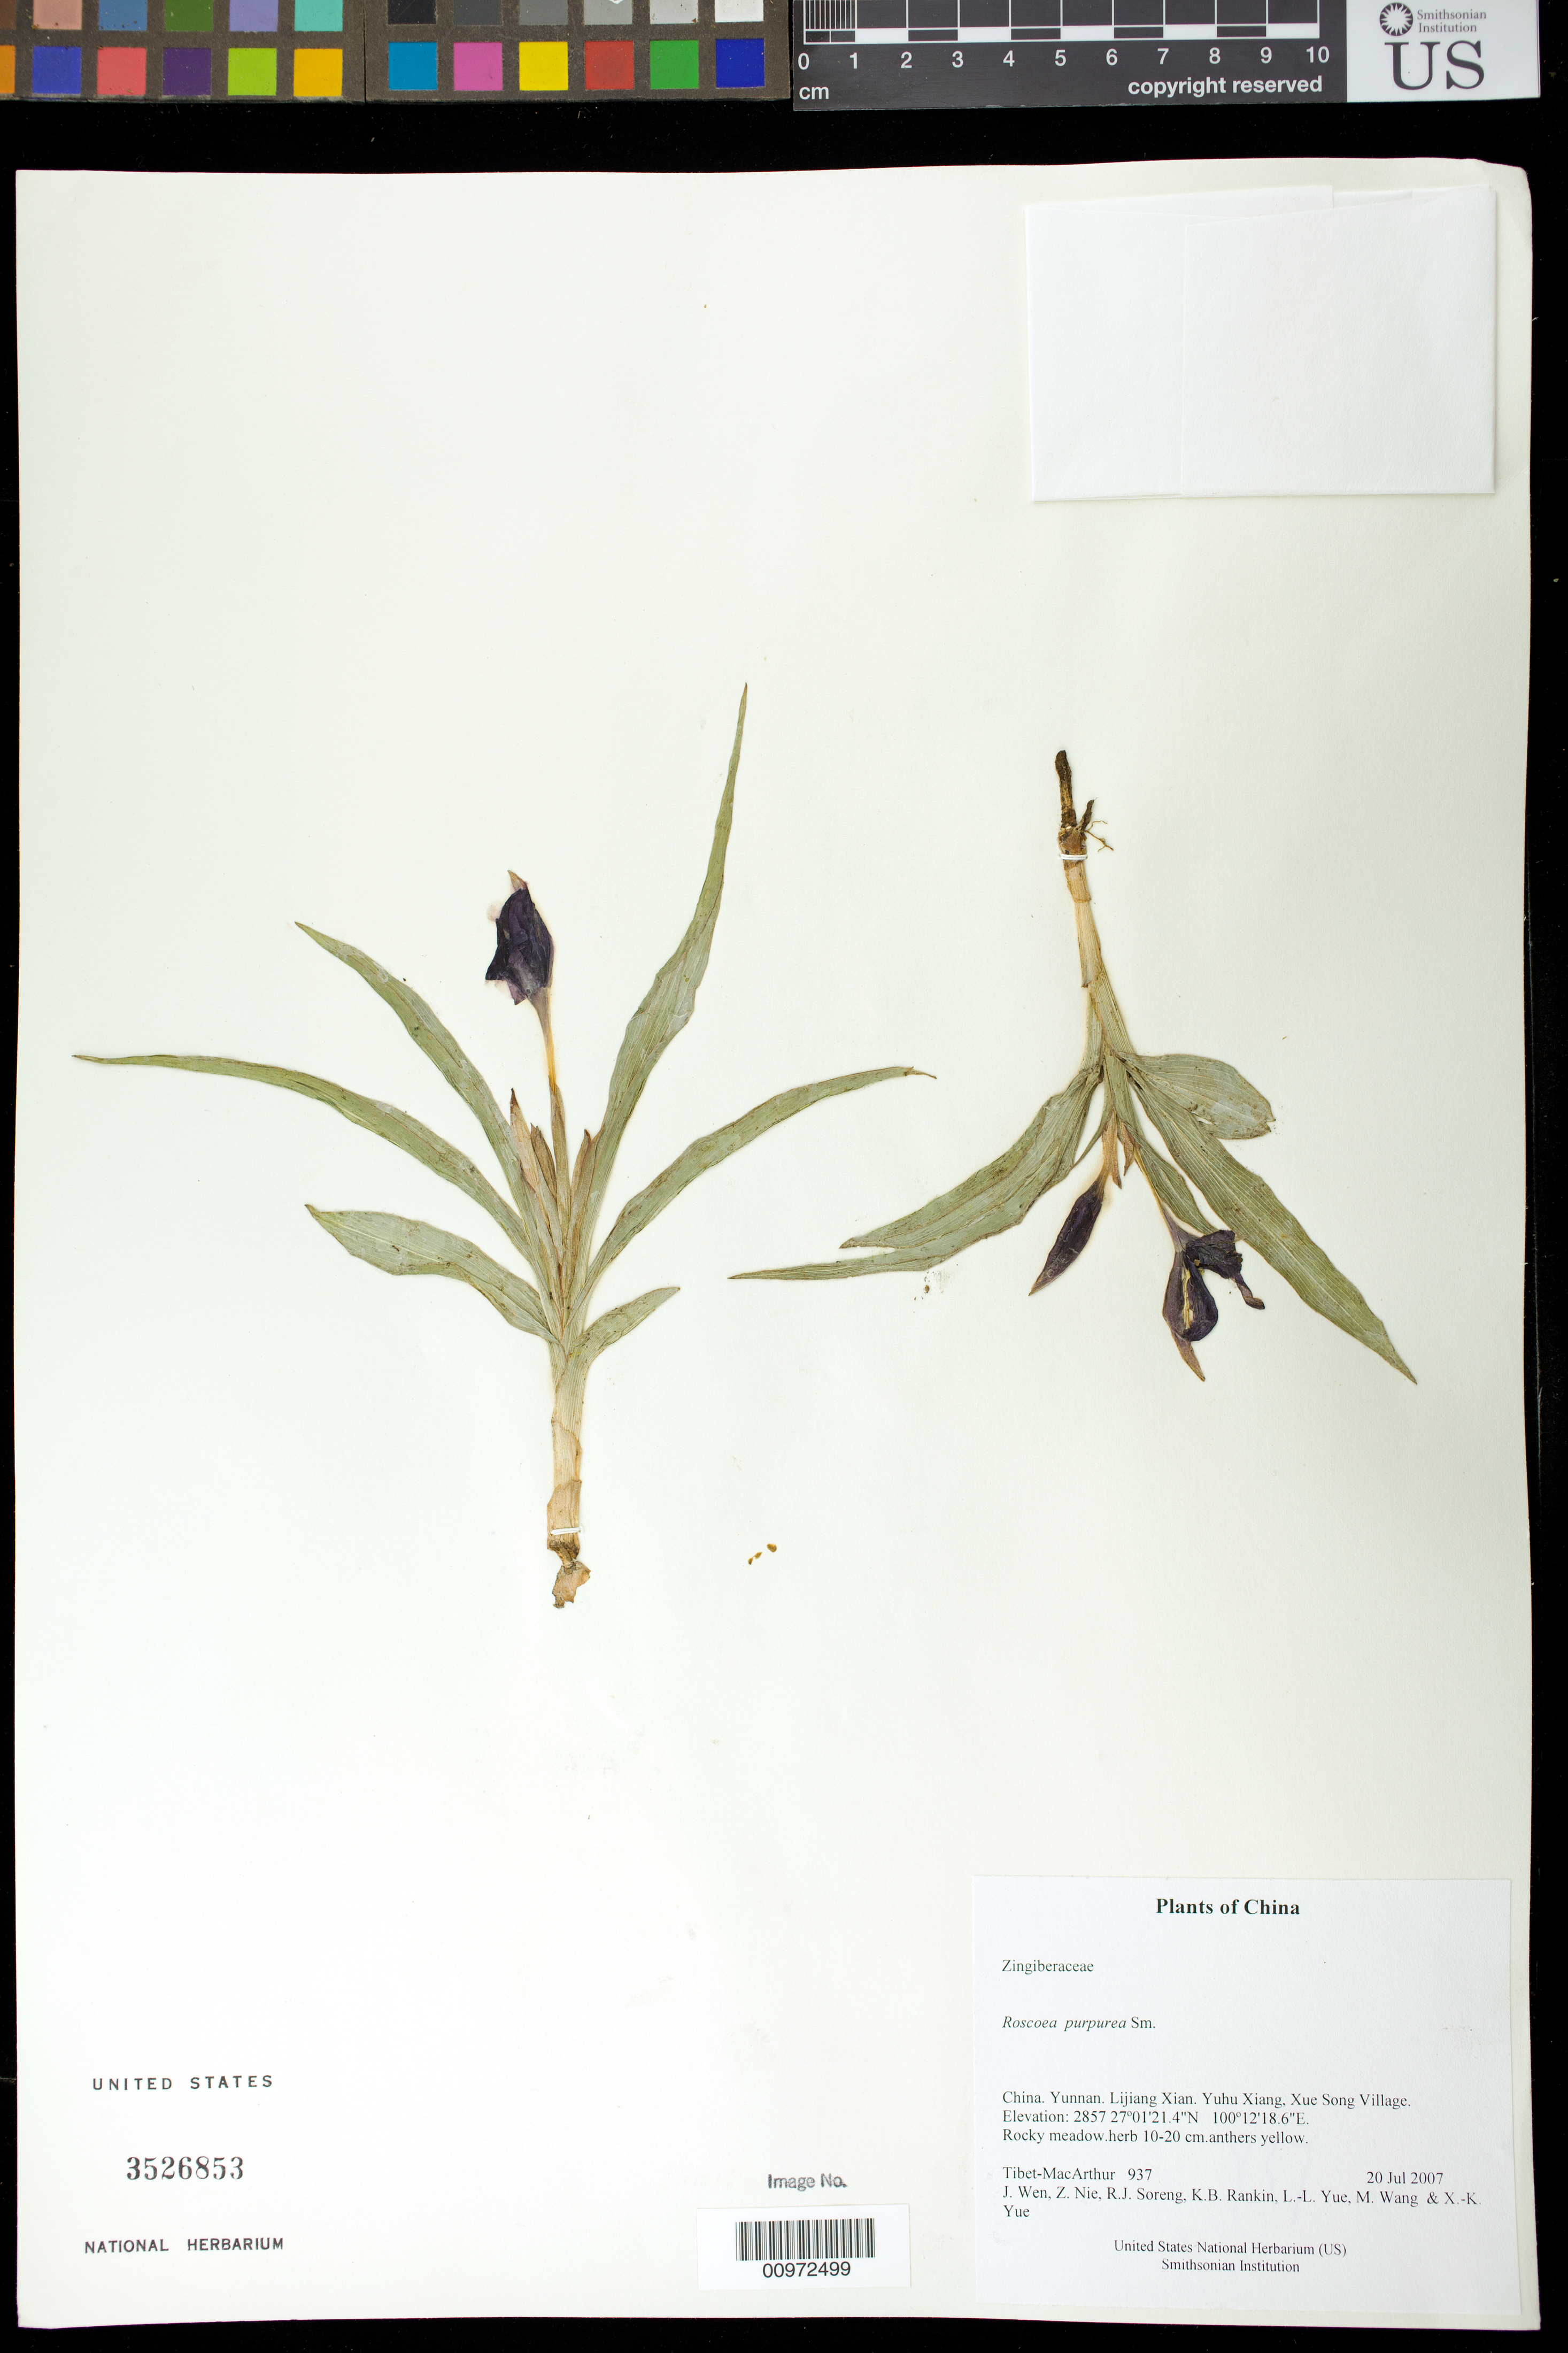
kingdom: Plantae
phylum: Tracheophyta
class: Liliopsida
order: Zingiberales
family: Zingiberaceae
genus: Roscoea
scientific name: Roscoea purpurea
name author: Sm.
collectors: Tibet-MacArthur, J. Wen, Z. Nie, R. J. Soreng, K. Rankin, L. Yue, M. Wang & X. Yue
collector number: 937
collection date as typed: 20 Jul 2007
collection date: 2007-07-20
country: China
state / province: Yunnan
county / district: Lijiang Xian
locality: Yuhu Xiang, Xue Song Village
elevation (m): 2857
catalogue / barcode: US 3526853